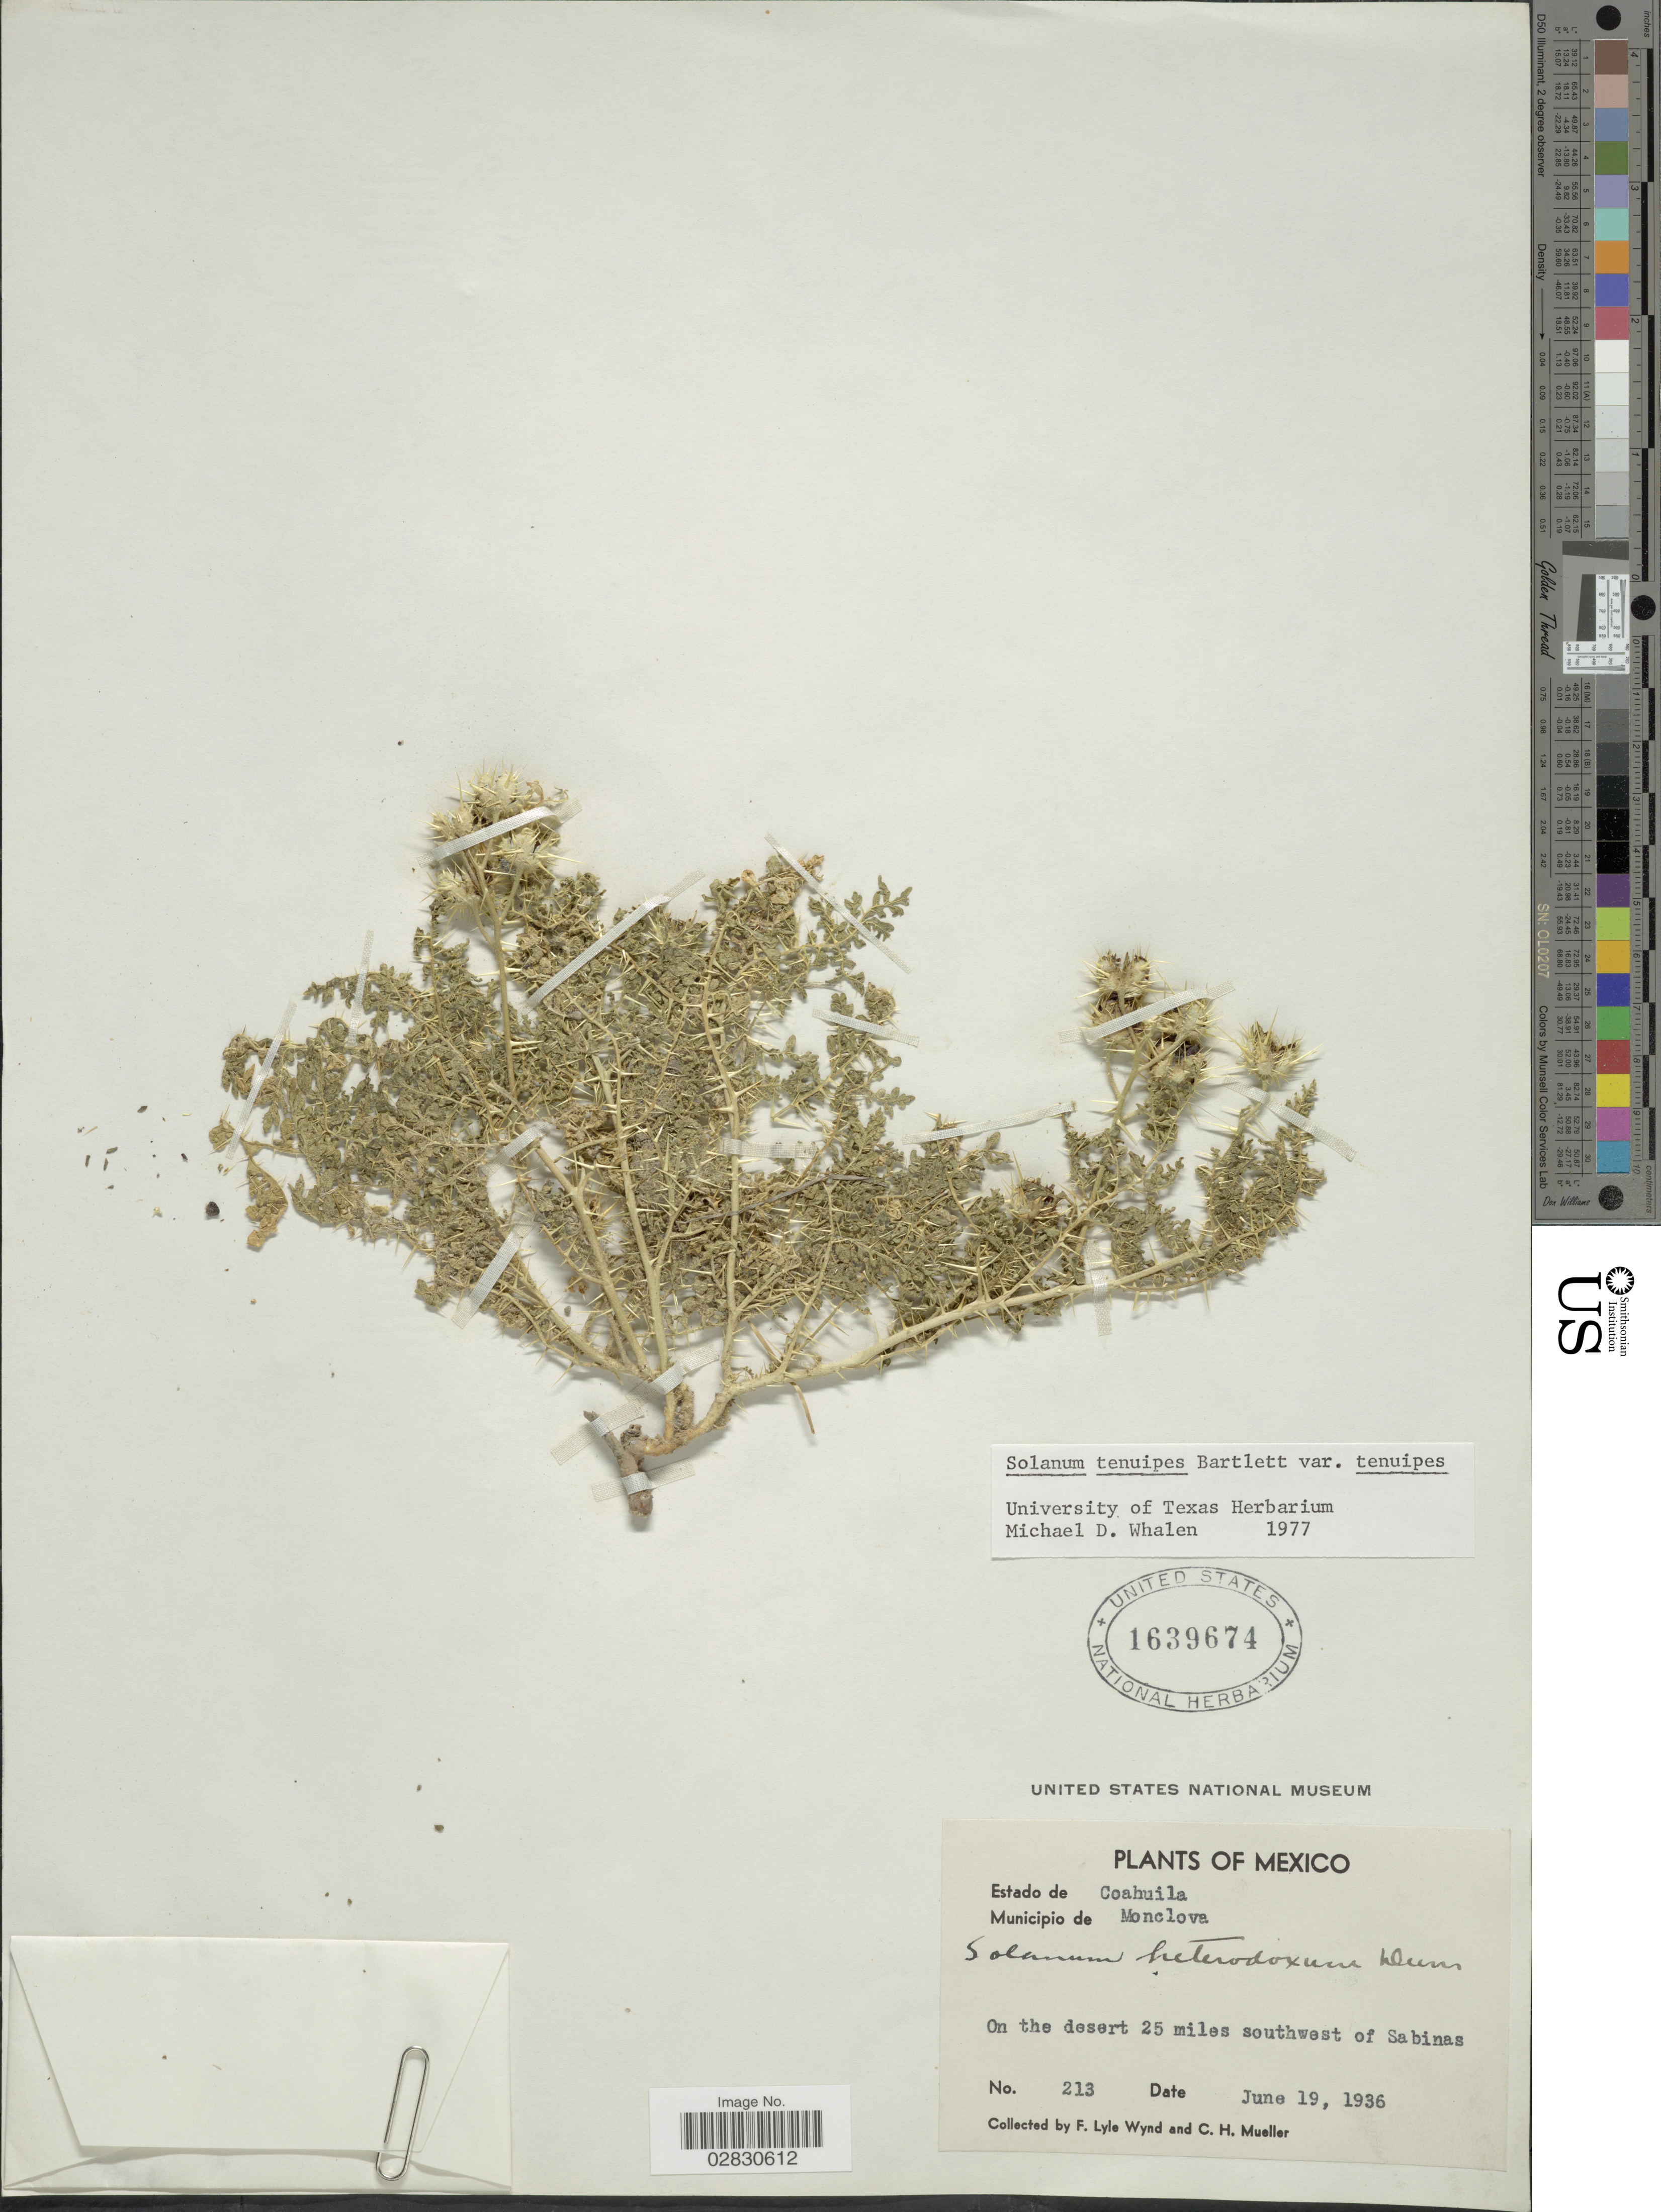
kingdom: Plantae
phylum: Tracheophyta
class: Magnoliopsida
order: Solanales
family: Solanaceae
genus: Solanum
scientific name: Solanum tenuipes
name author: Bartlett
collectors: F. L. Wynd & C. H. Mueller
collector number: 213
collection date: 1936-06-19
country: Mexico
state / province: Coahuila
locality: Estado de Coahuila. Municipio de Monclova. On the desert 25 miles southwest of Sabinas.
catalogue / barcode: US 1639674